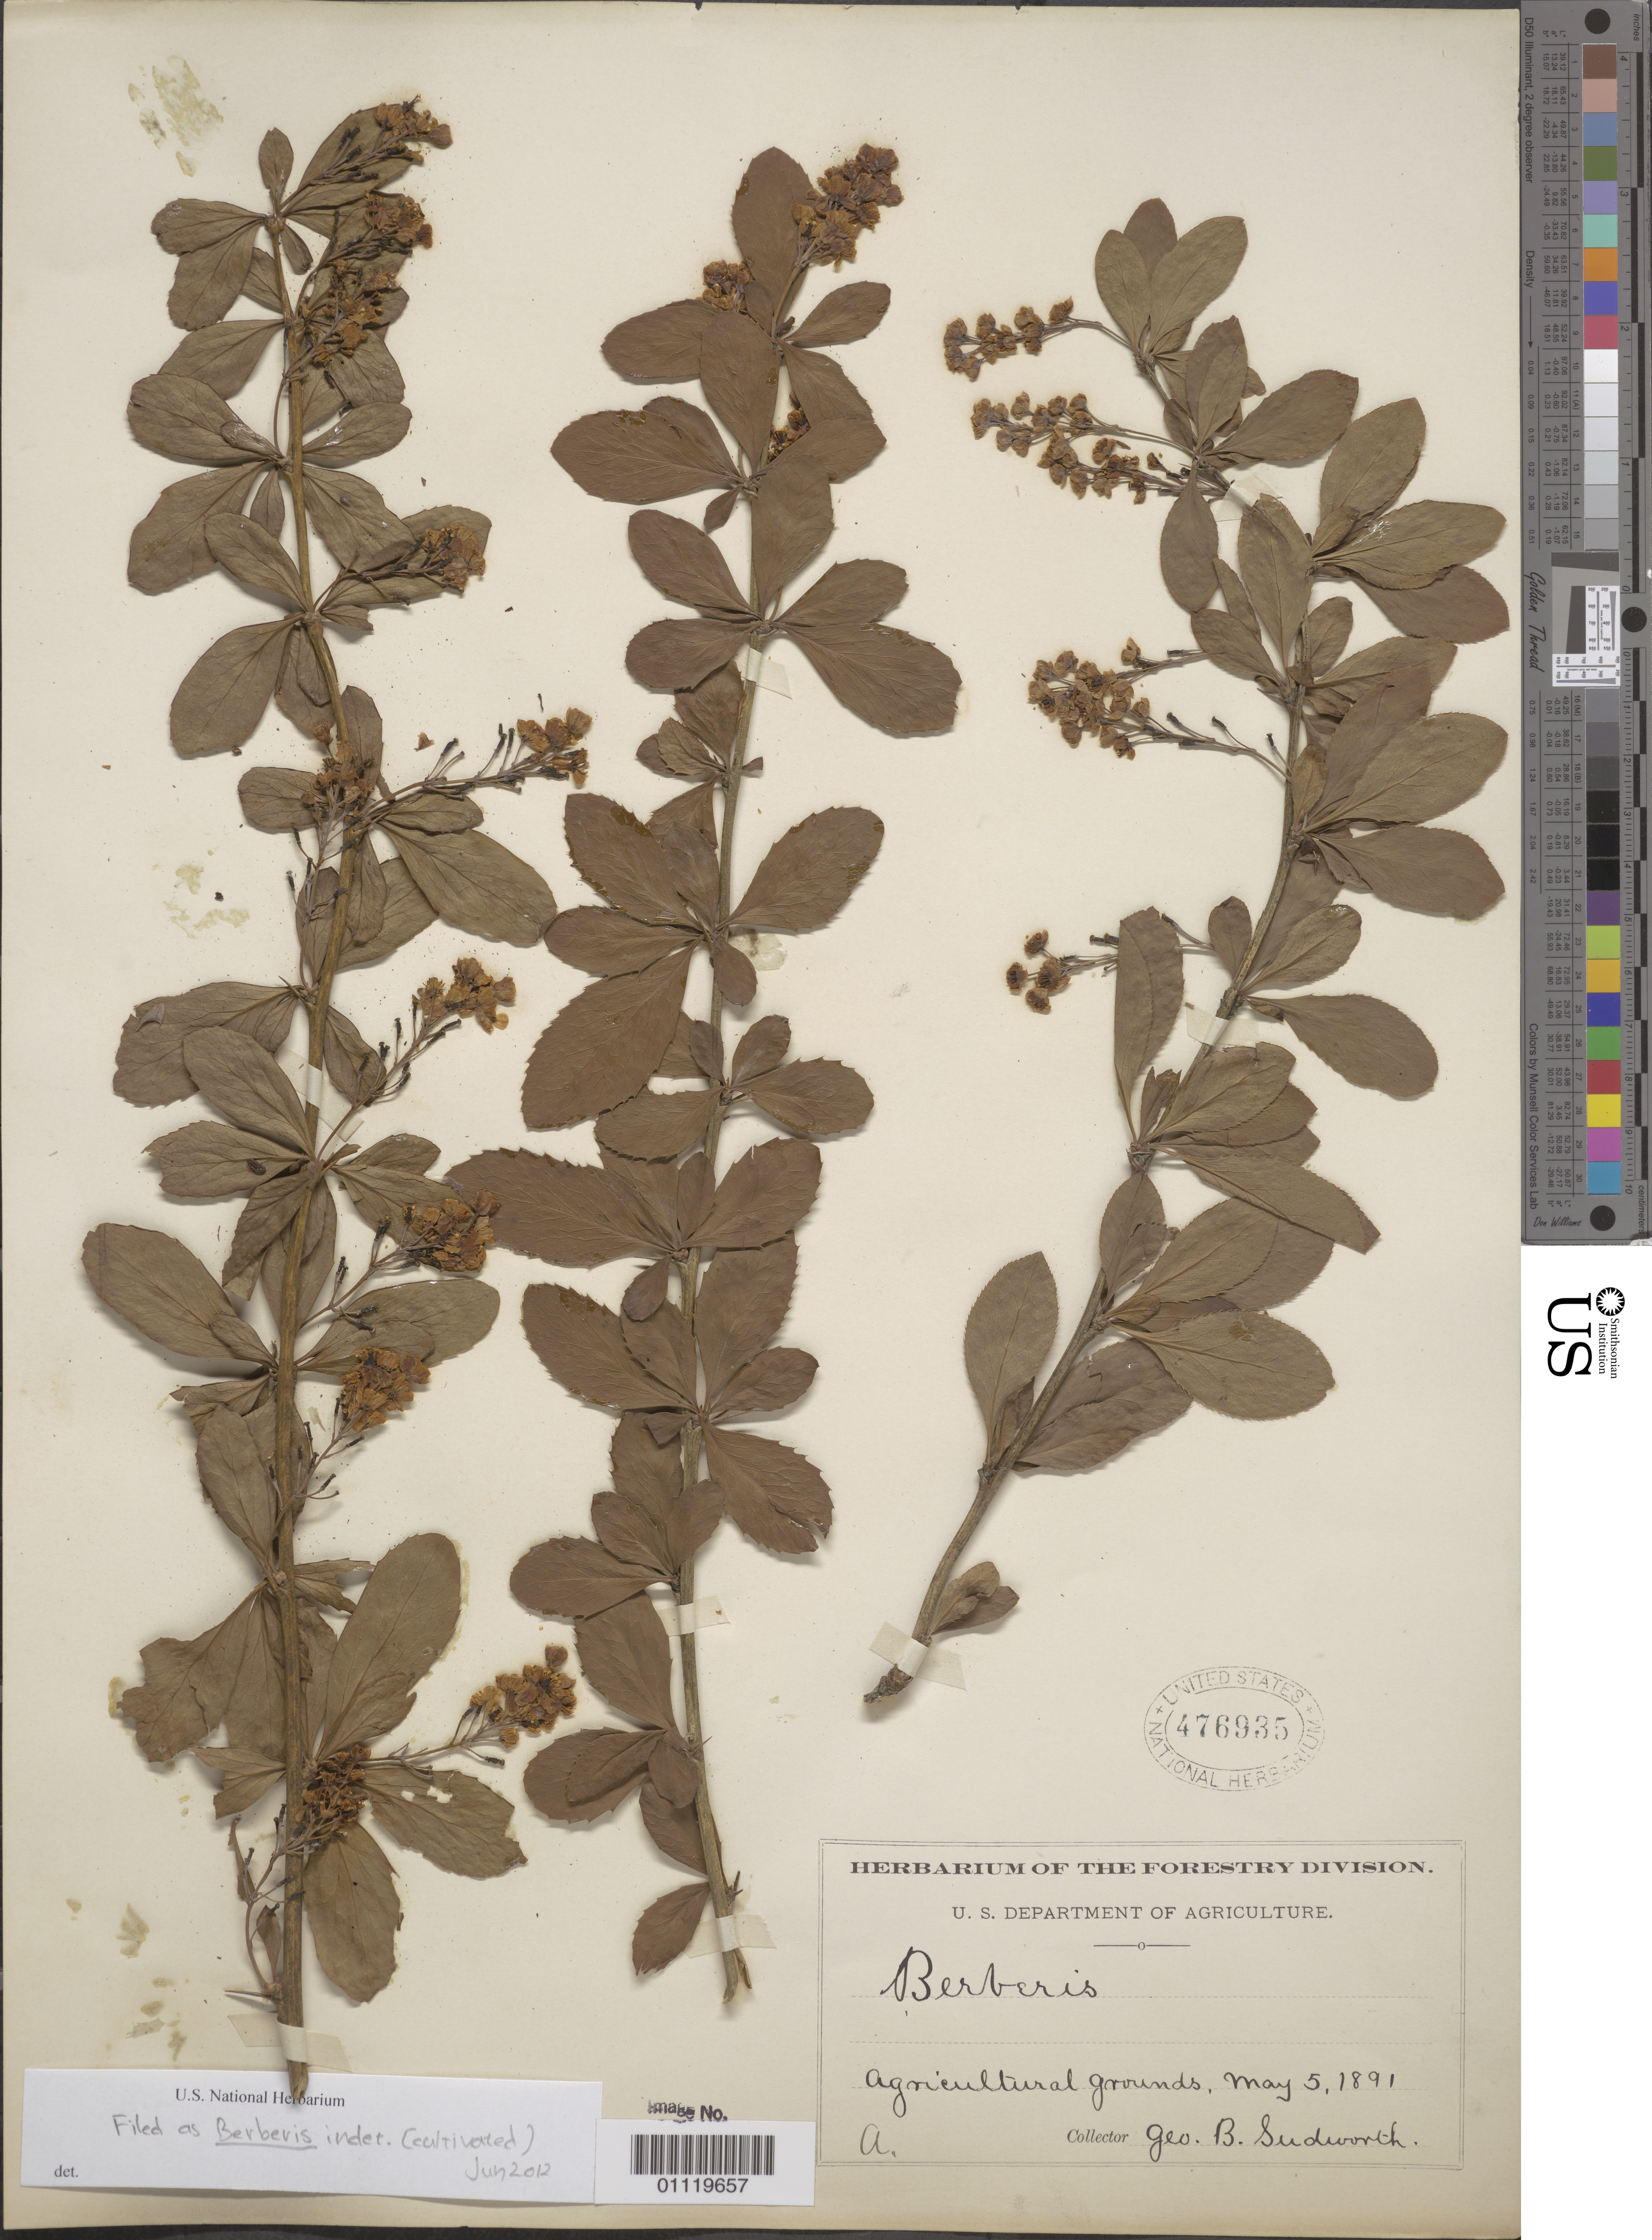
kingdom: Plantae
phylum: Tracheophyta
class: Magnoliopsida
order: Ranunculales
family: Berberidaceae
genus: Berberis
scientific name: Berberis sp.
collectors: G. B. Sudworth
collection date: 1891-05-05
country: United States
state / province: District of Columbia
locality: Agricultural grounds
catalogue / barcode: US 476935